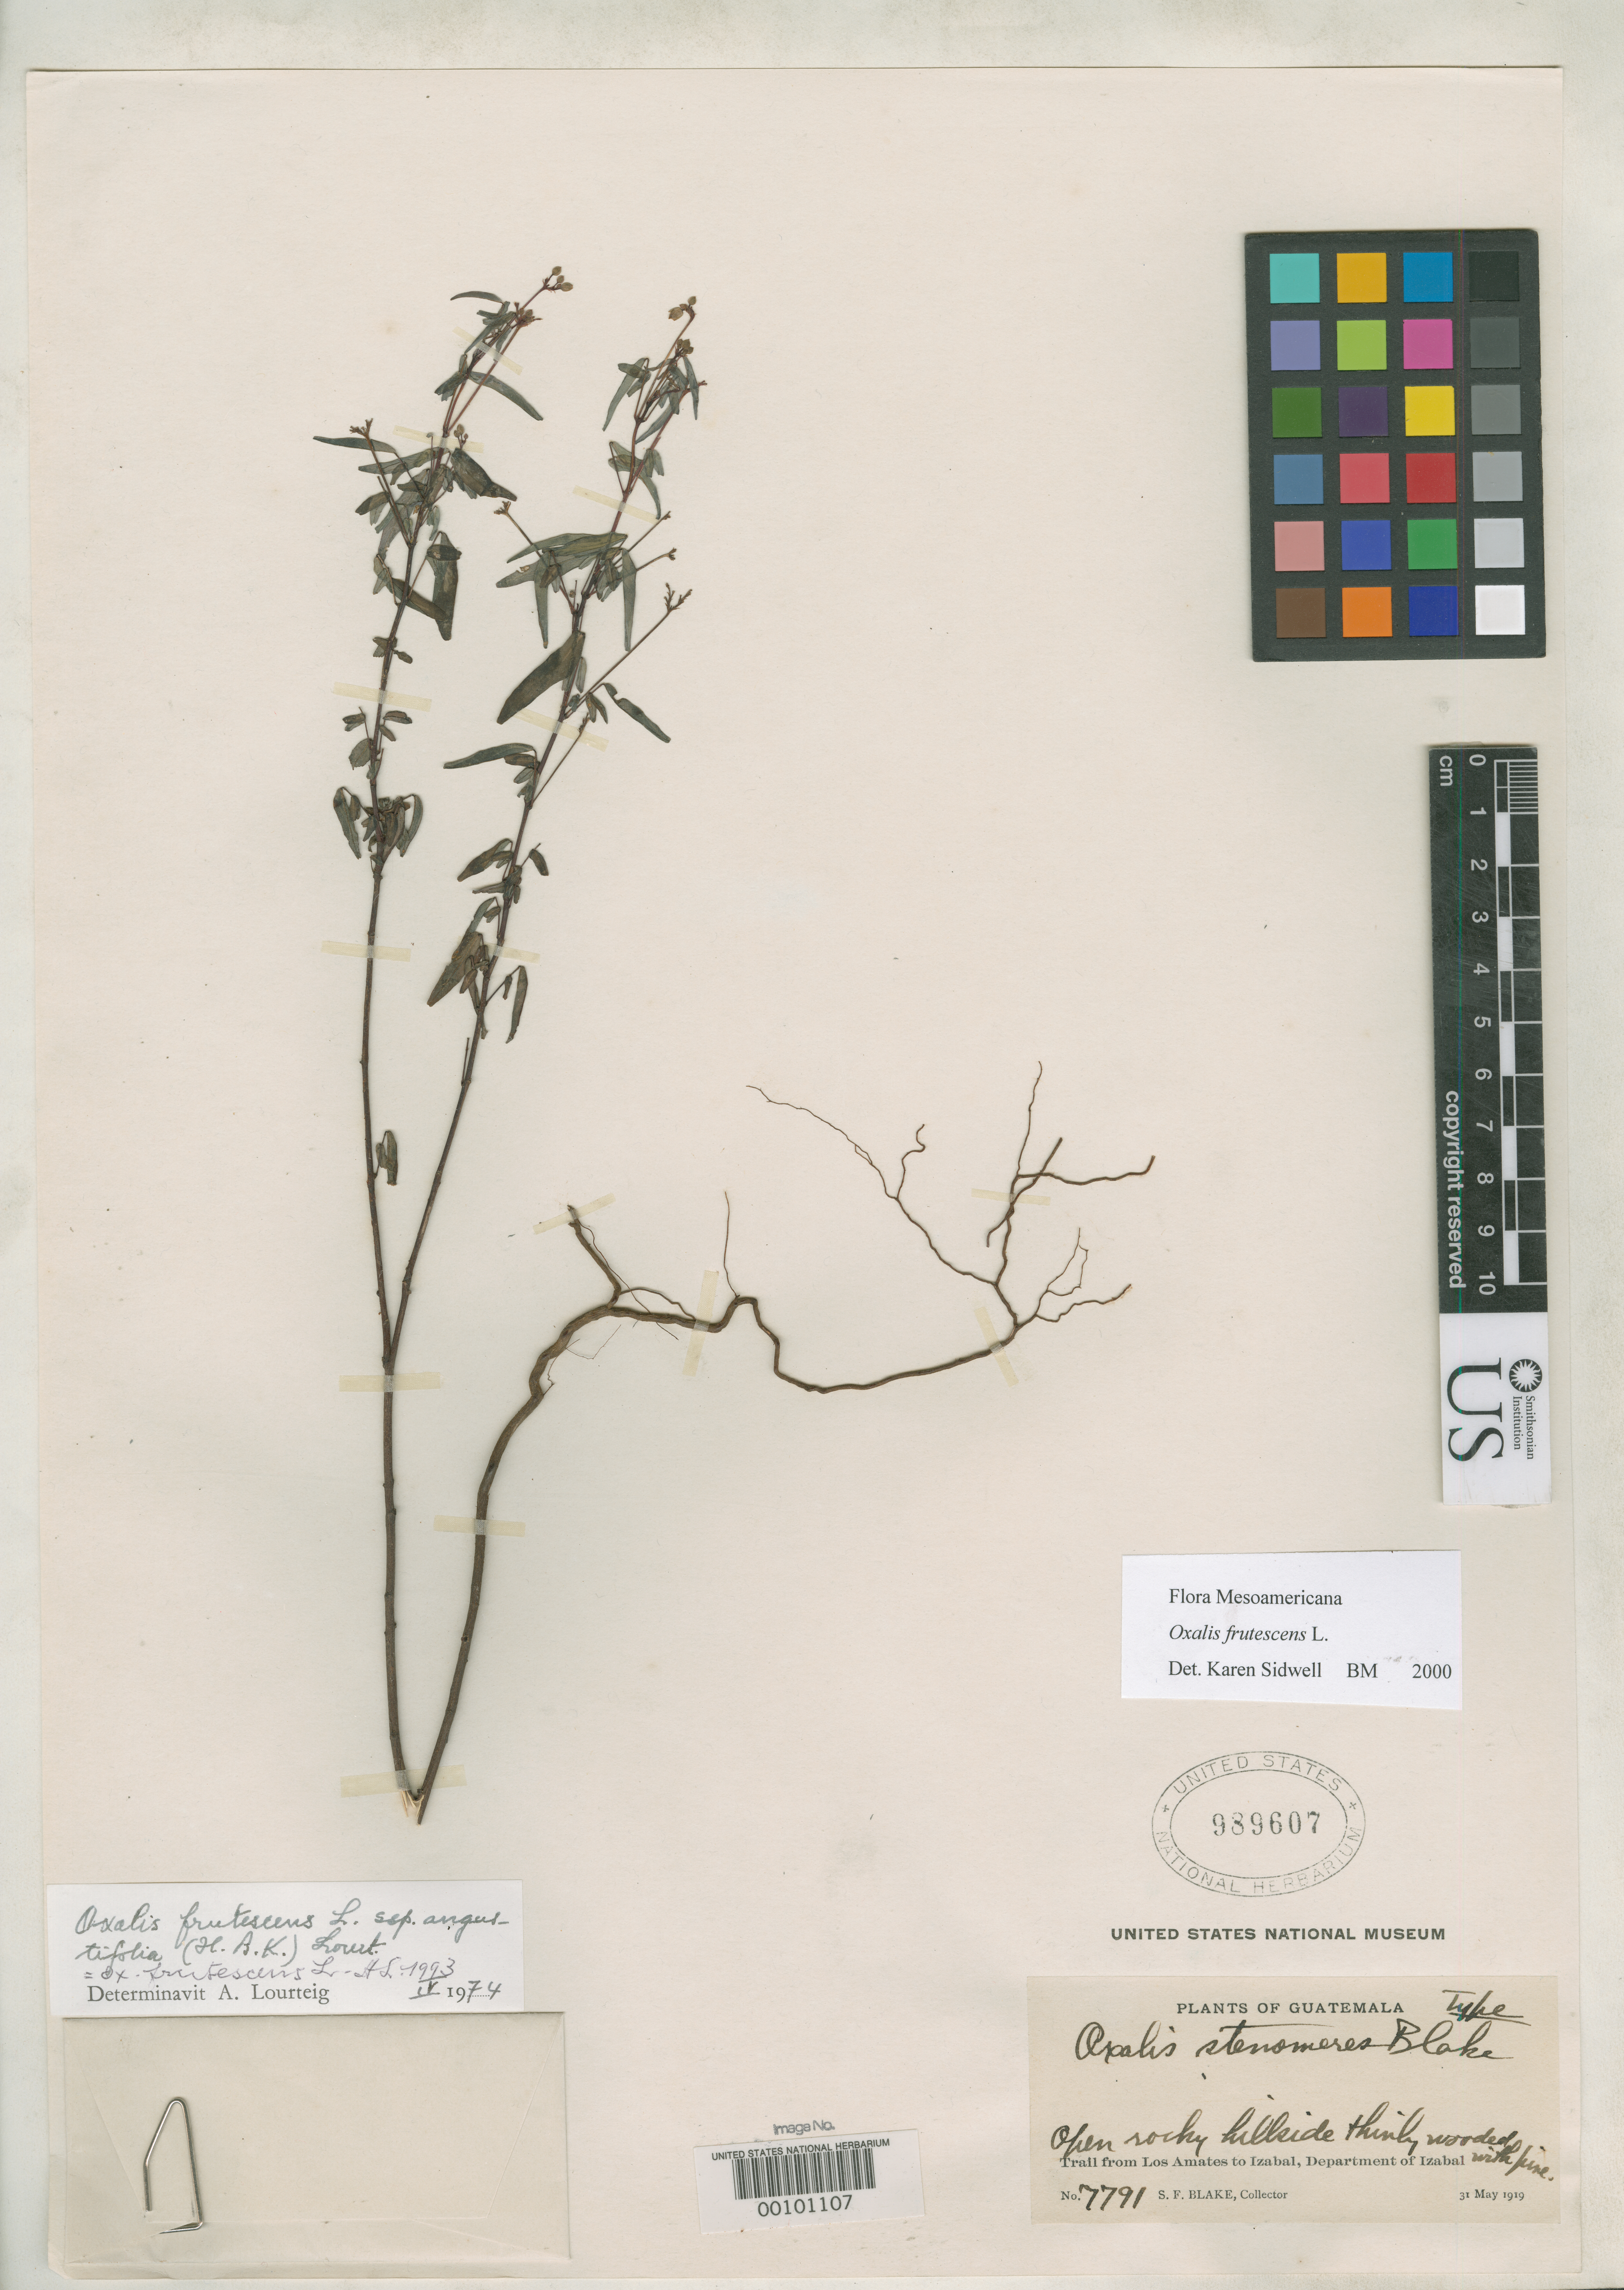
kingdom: Plantae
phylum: Tracheophyta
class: Magnoliopsida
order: Oxalidales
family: Oxalidaceae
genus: Oxalis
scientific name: Oxalis stenomeres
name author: S.F. Blake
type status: Holotype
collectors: S. Blake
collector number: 7791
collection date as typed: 31 May 1919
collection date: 1919-05-31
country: Guatemala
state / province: Izabal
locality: Los Amates to Izabal.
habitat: Open rocky hillside thinly wooded with pine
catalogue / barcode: US 989607